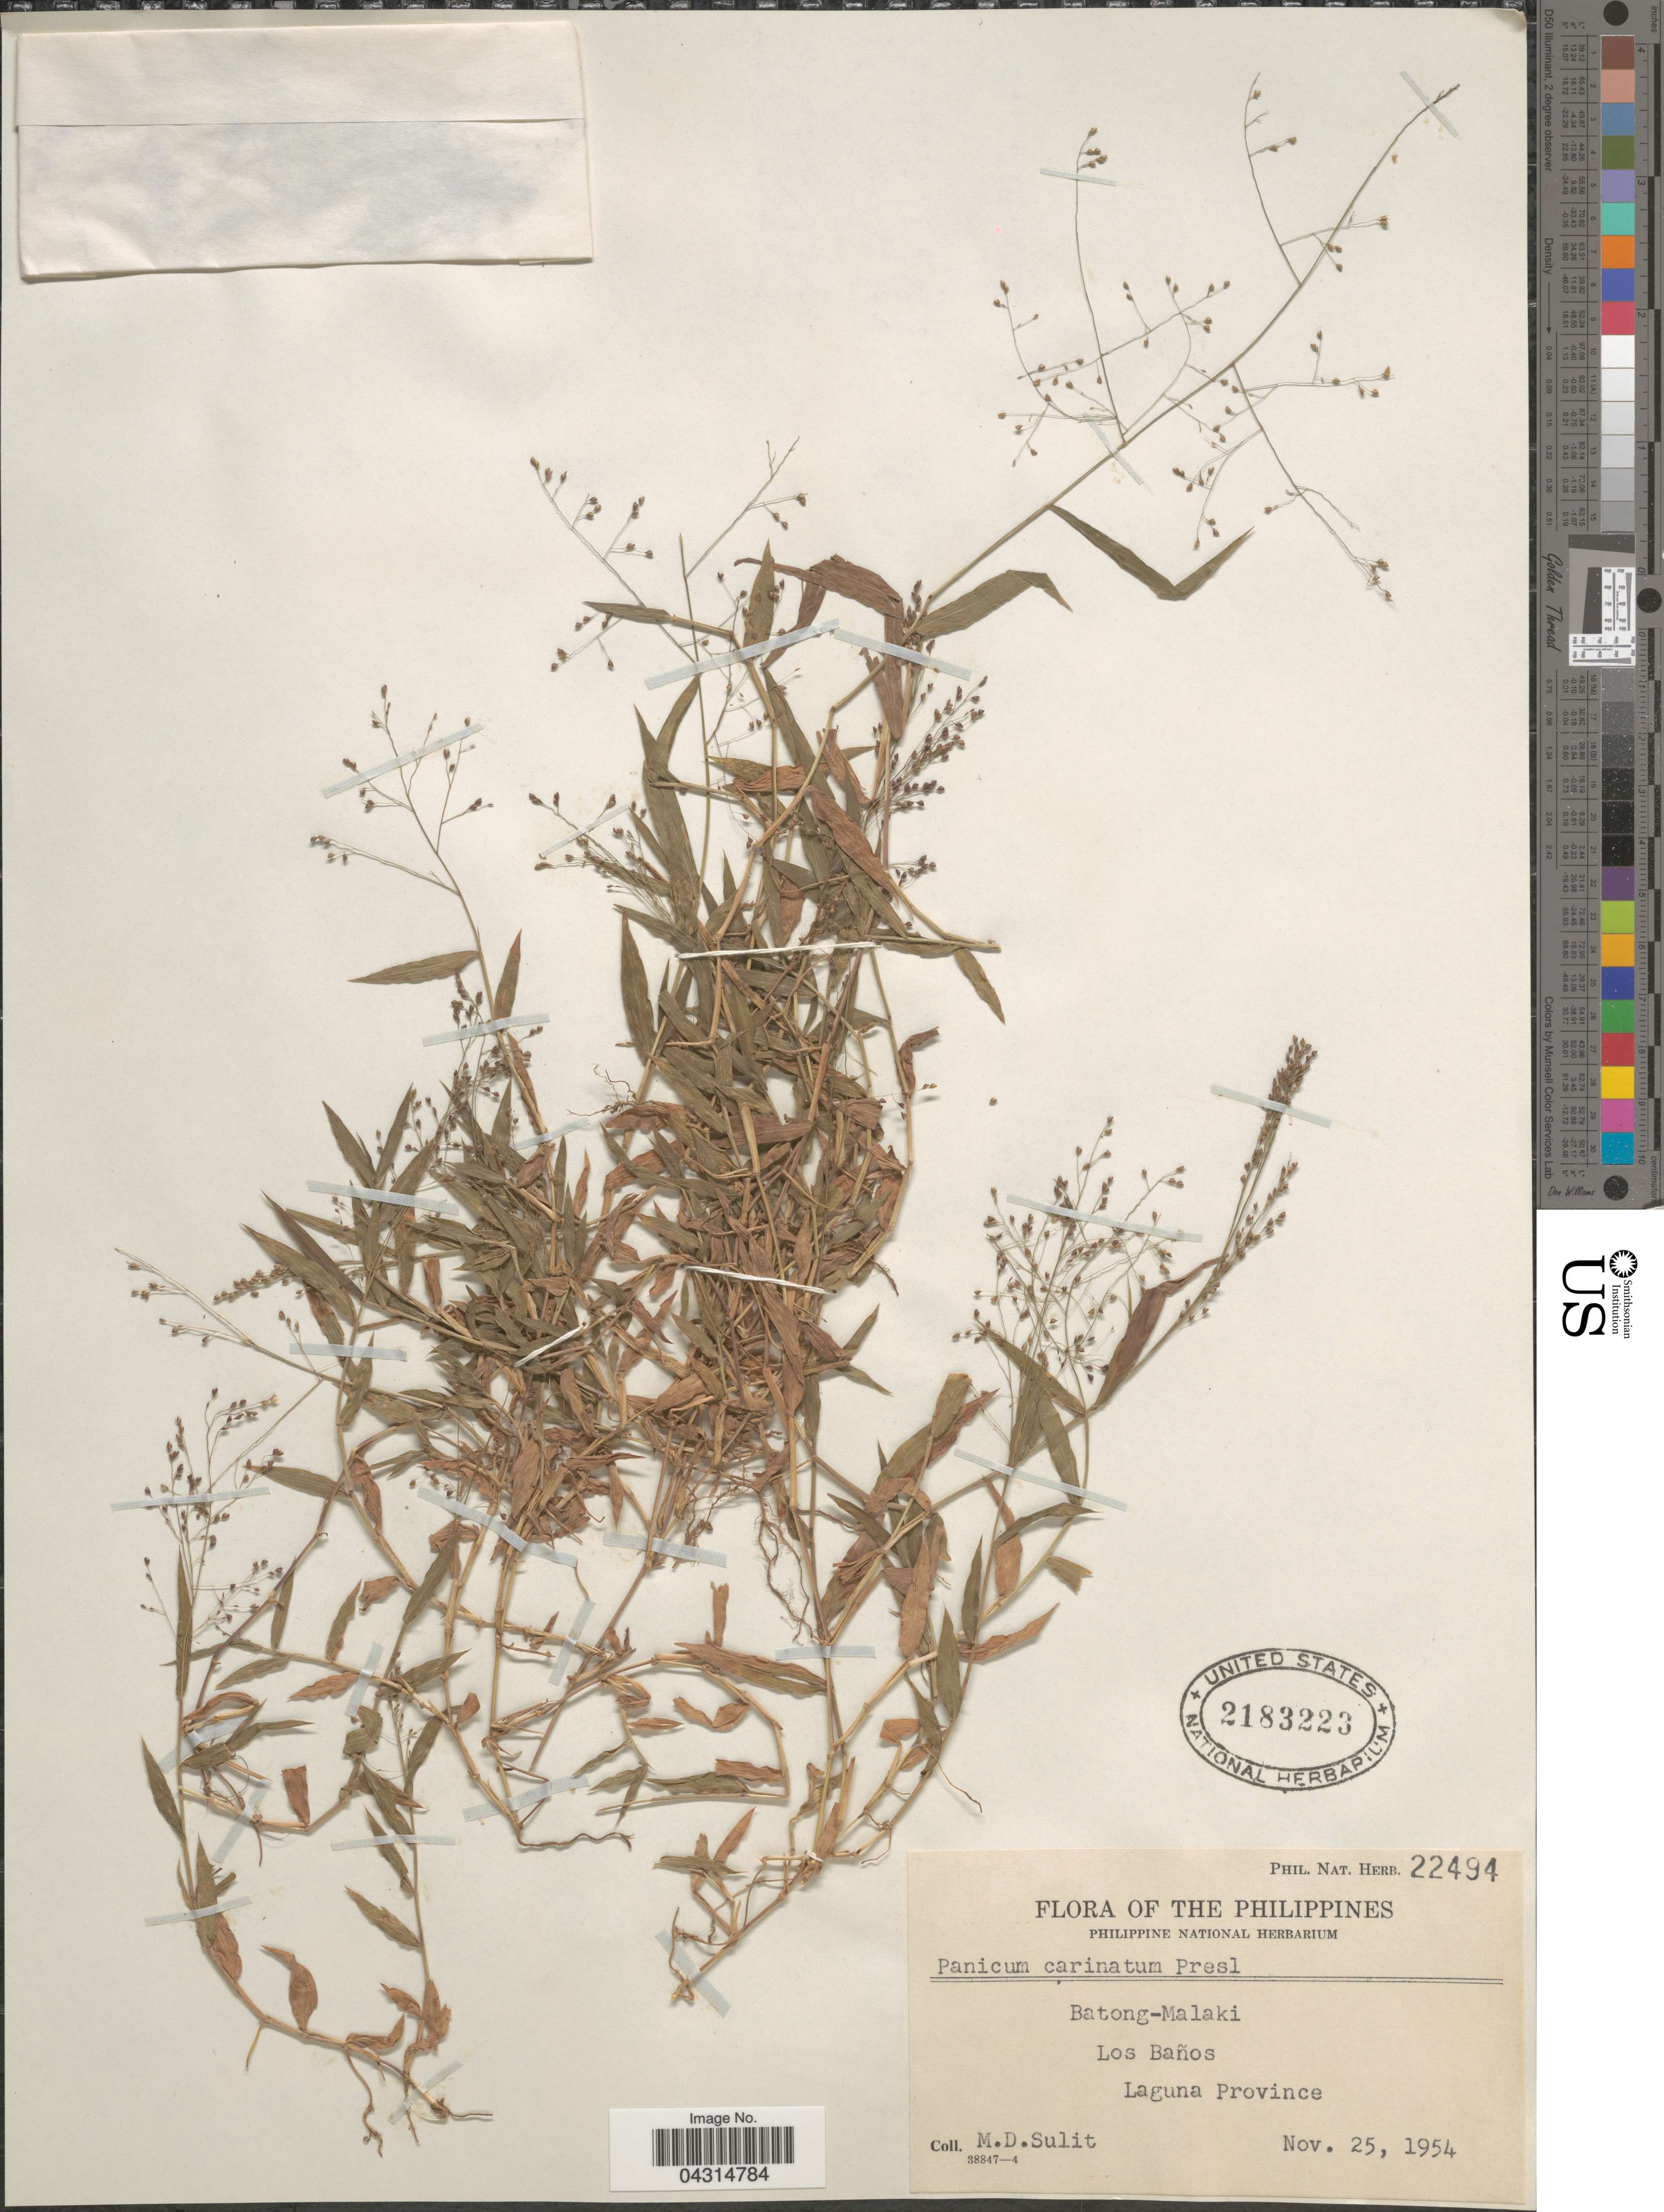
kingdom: Plantae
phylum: Tracheophyta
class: Liliopsida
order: Poales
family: Poaceae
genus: Cyrtococcum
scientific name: Cyrtococcum sp.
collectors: M. Sulit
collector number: Phil. Nat. Herb. 22494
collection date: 1954-11-25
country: Philippines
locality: Batong-Malaki, Los Baños, Laguna Province.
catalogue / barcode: US 2183223